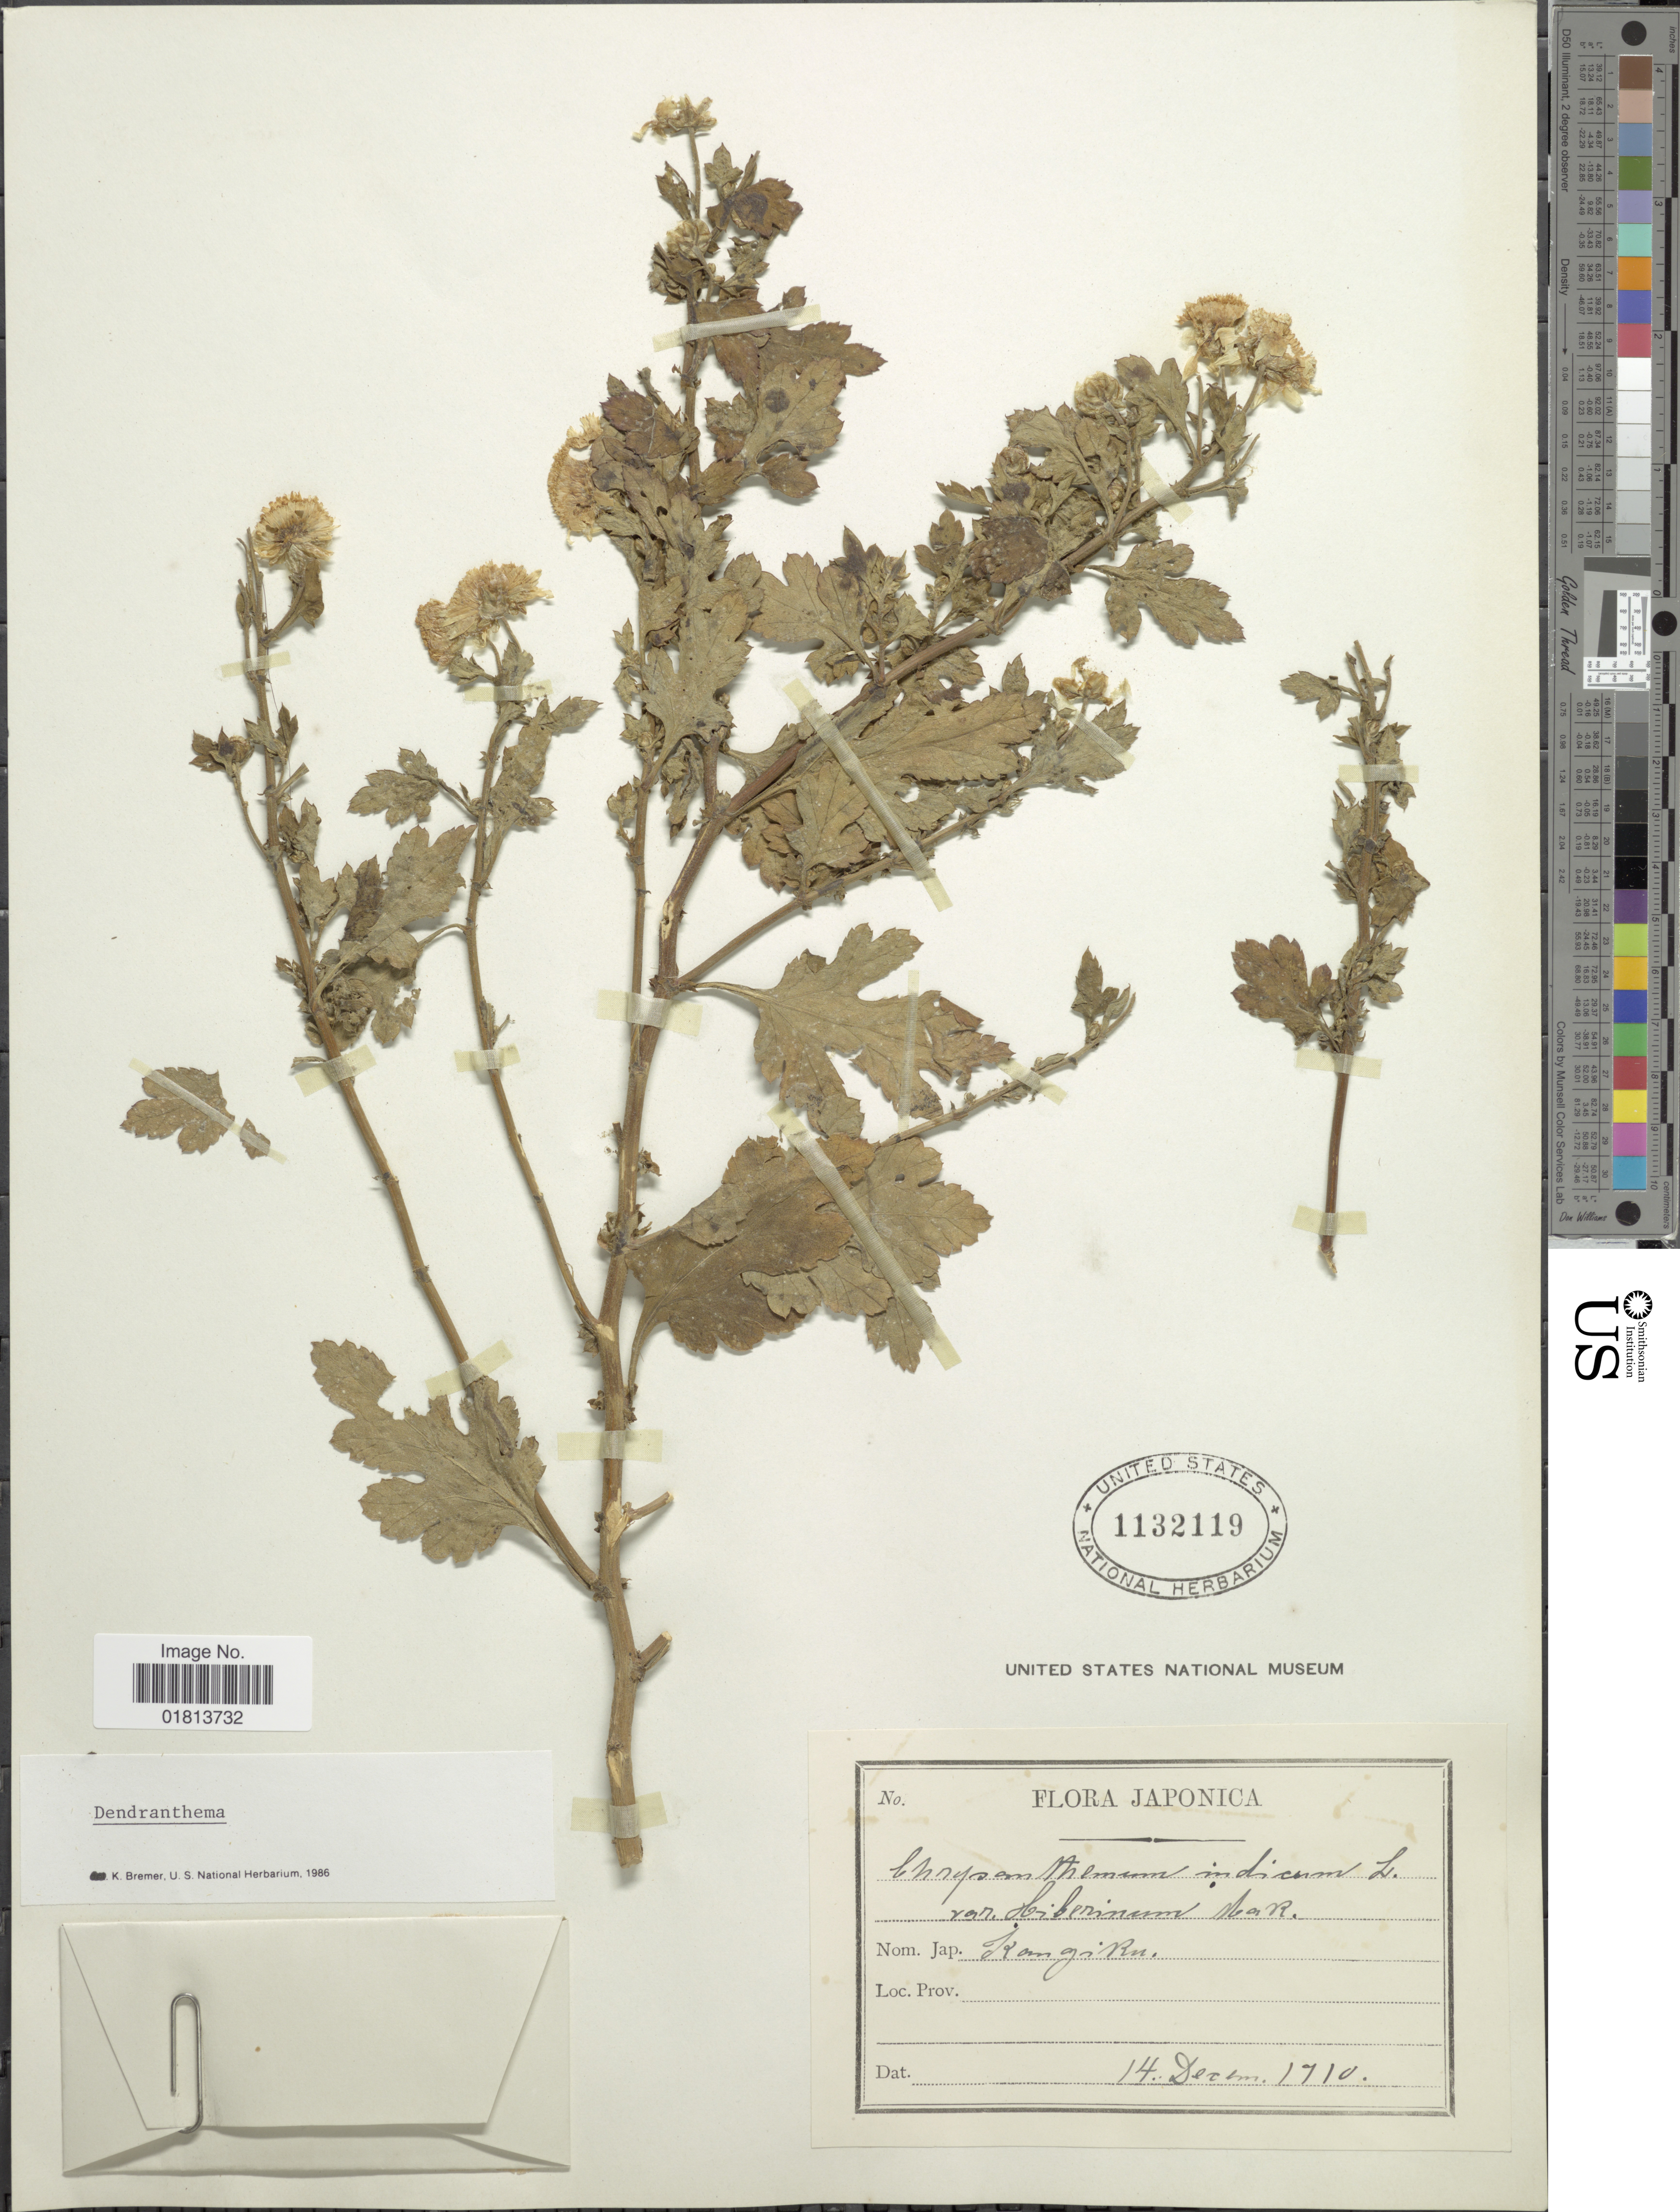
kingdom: Plantae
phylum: Tracheophyta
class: Magnoliopsida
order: Asterales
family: Asteraceae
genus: Dendranthema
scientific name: Dendranthema indicum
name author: (L.) Des Moul.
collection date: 1910-12-14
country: Japan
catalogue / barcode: US 1132119